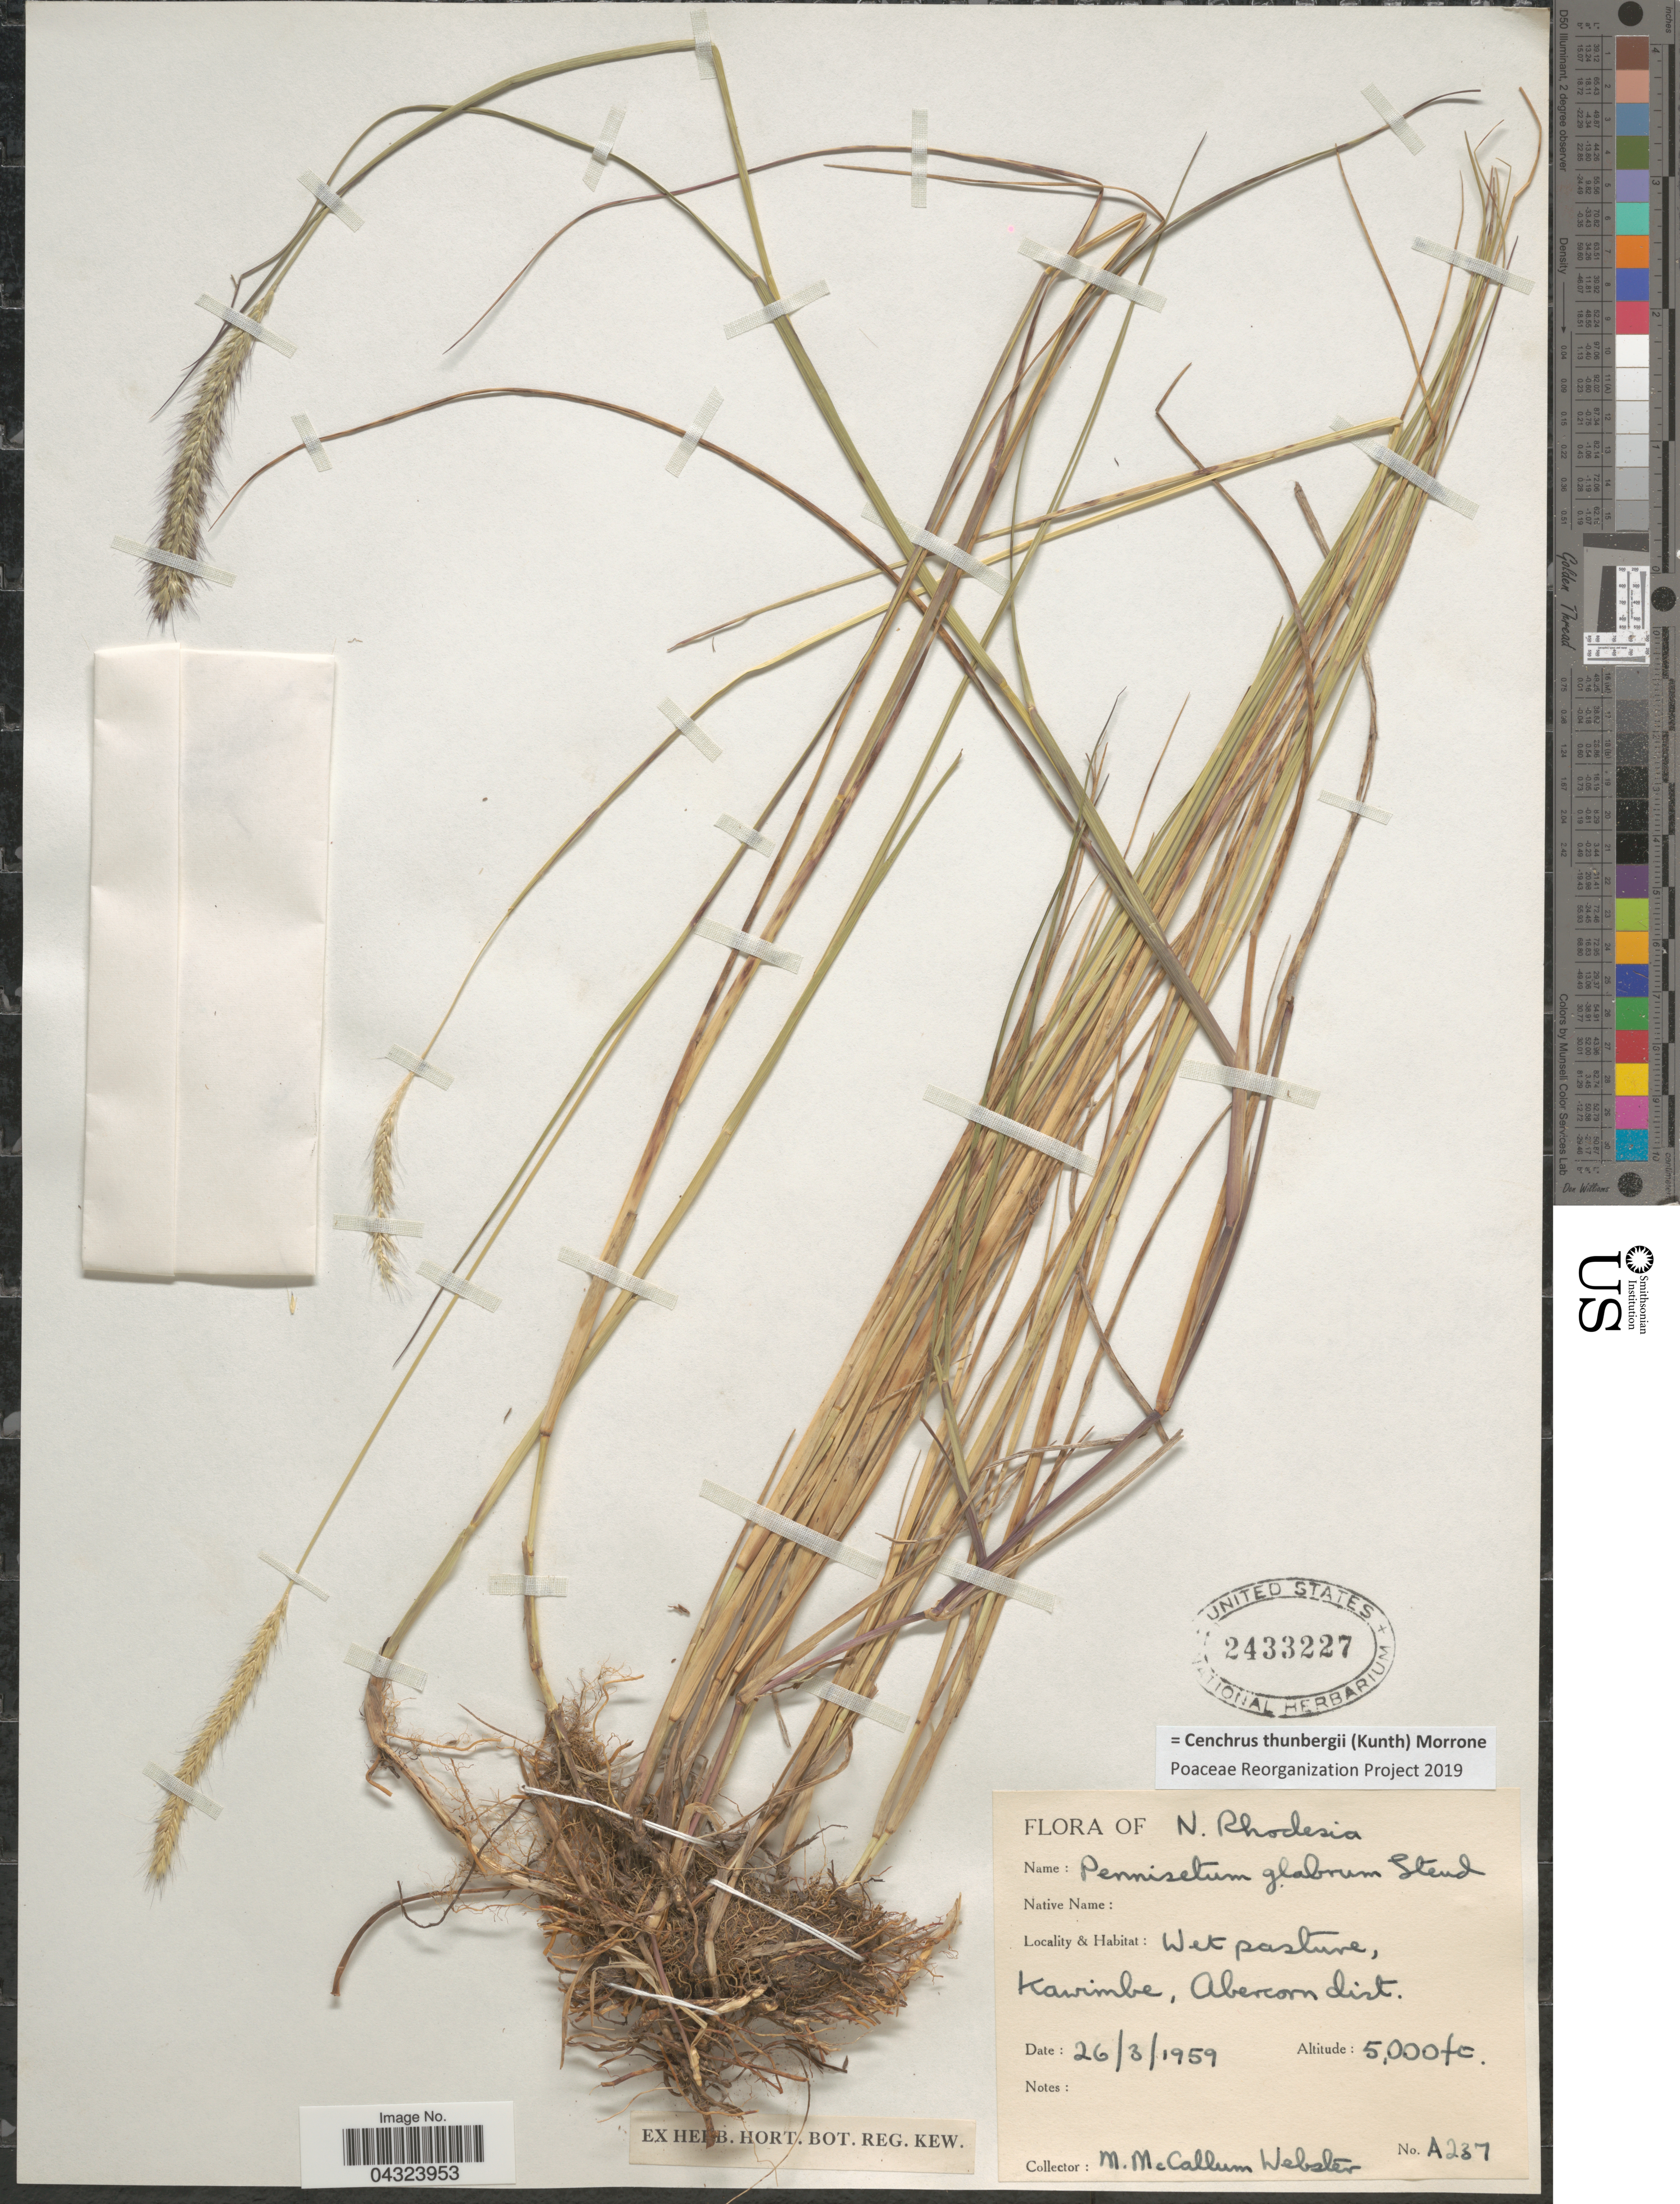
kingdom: Plantae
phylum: Tracheophyta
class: Liliopsida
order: Poales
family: Poaceae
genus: Cenchrus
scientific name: Cenchrus thunbergii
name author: (Kunth) Morrone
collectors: M. Webster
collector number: A237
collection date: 1959-03-26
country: Zambia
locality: N. Rhodesia. Wet pasture, Kawimbe, Abercorn dist.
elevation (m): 1524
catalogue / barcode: US 2433227